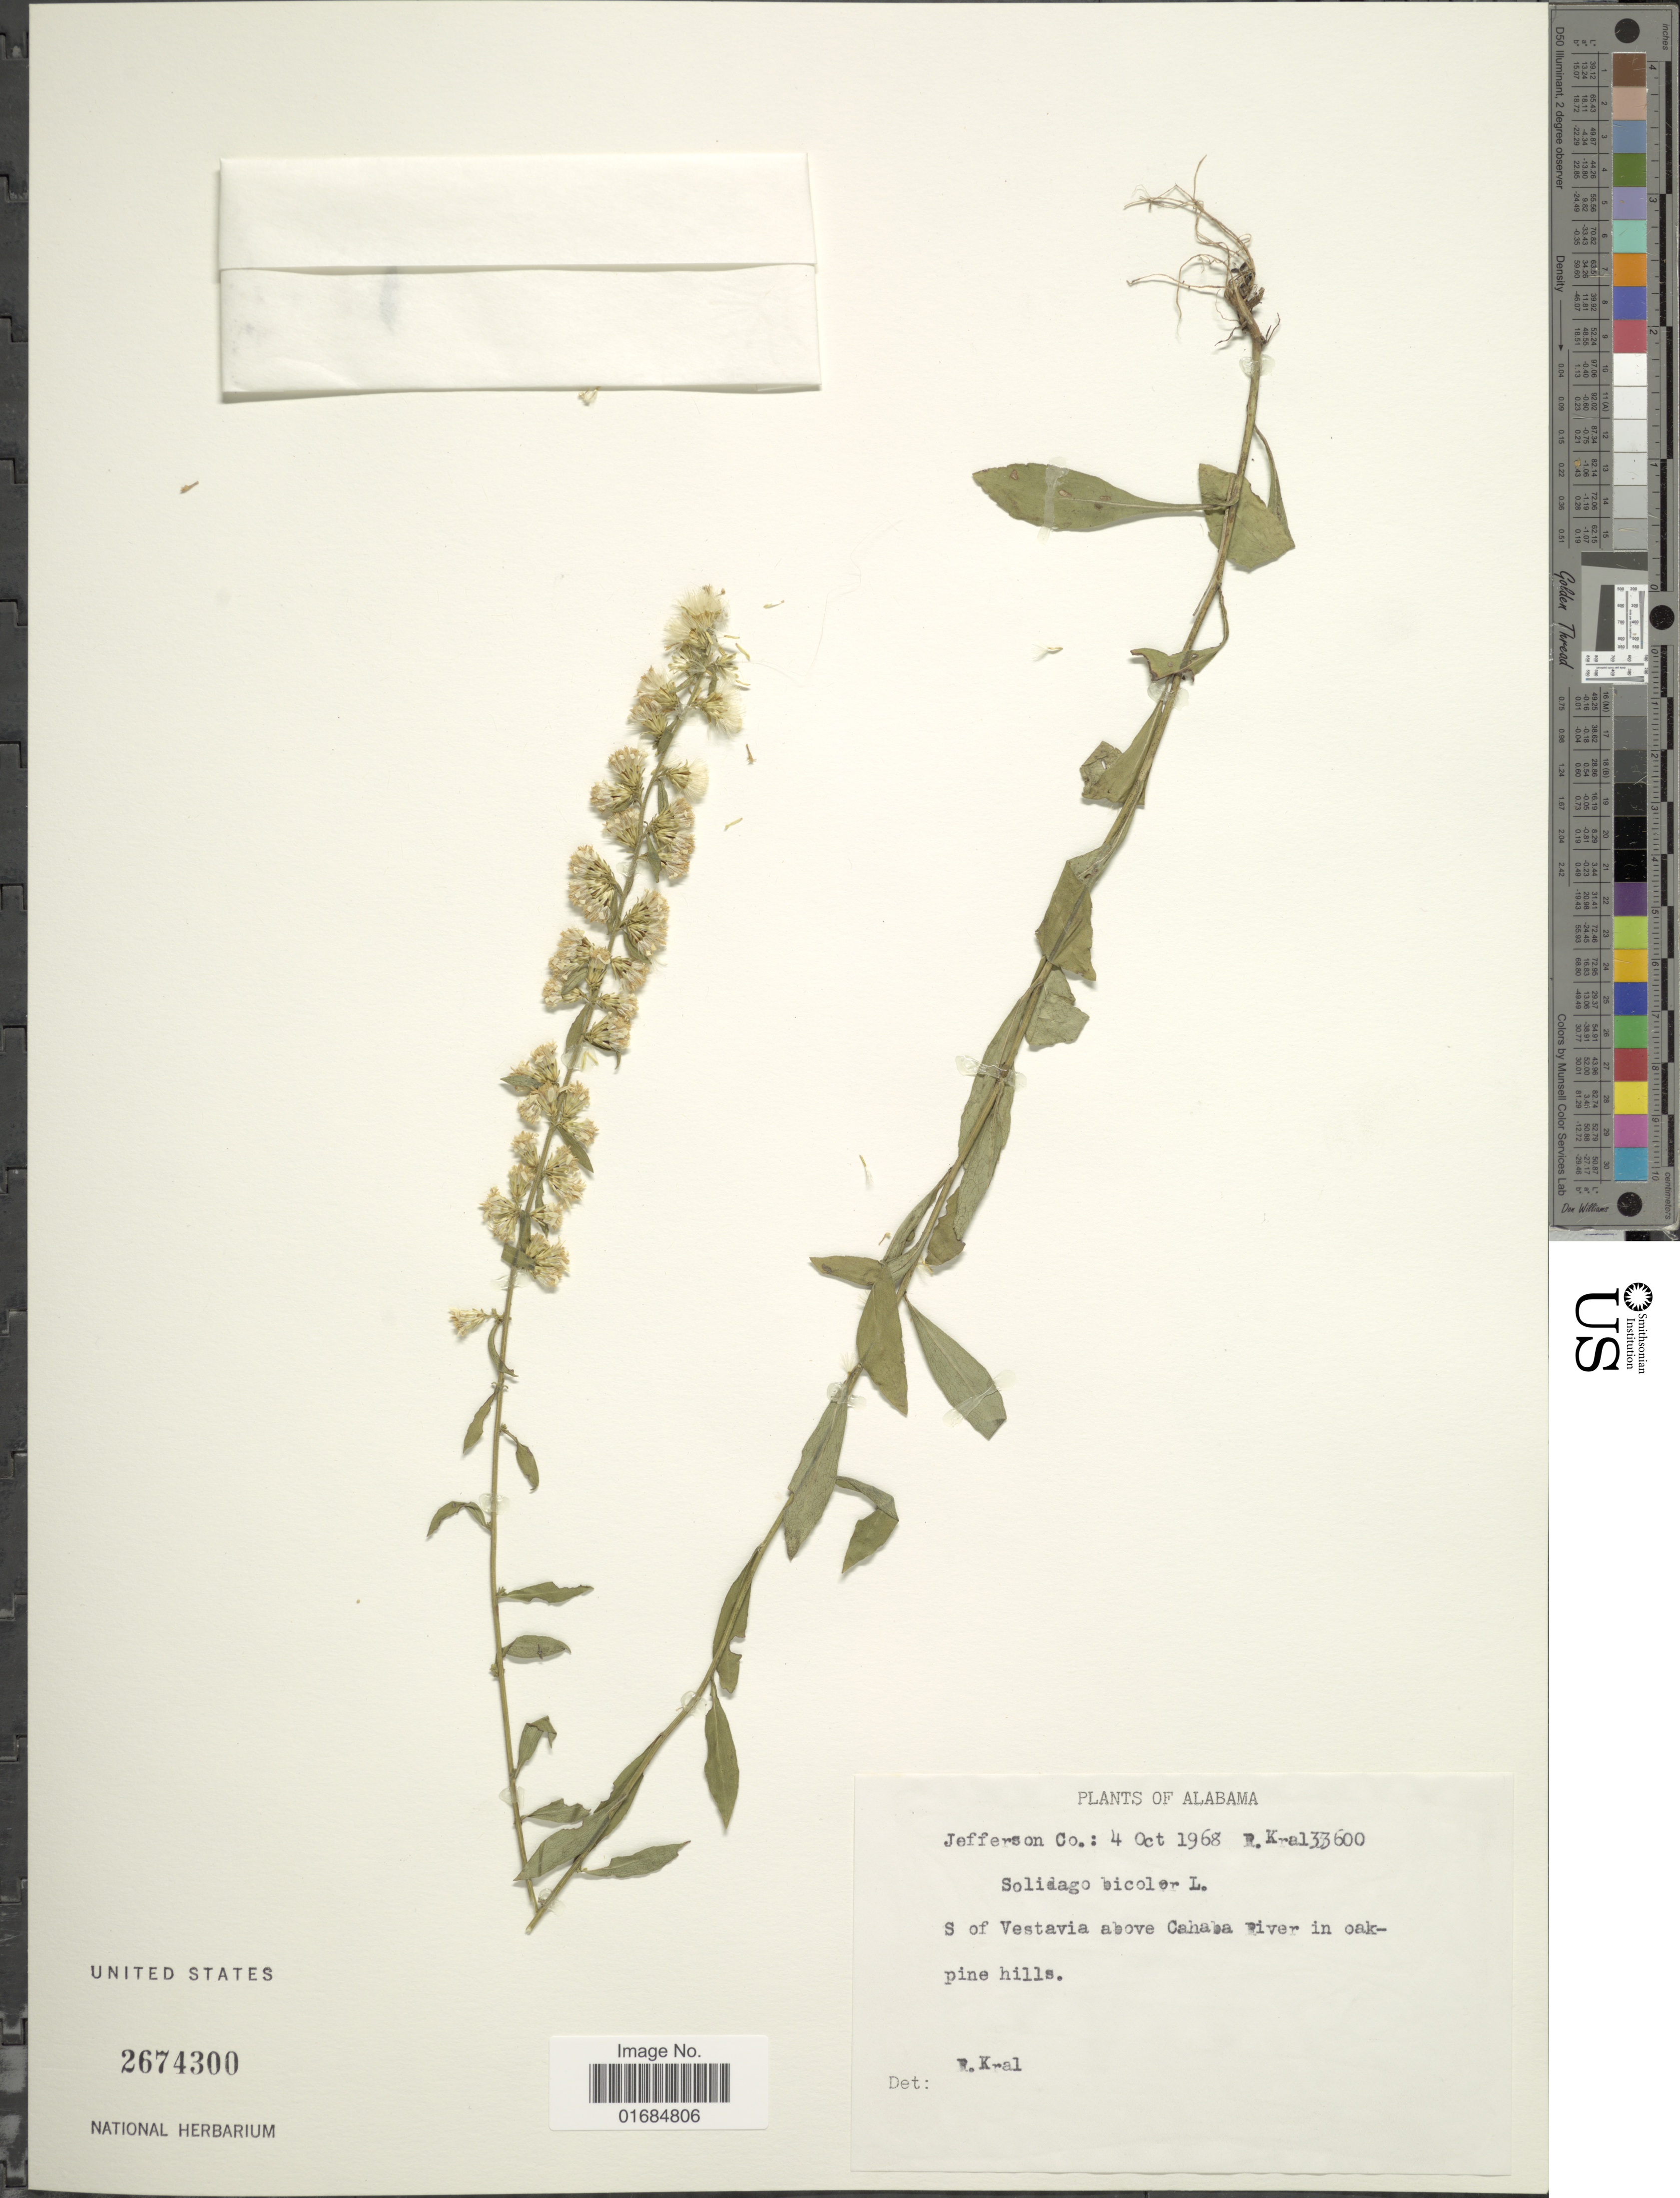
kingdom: Plantae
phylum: Tracheophyta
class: Magnoliopsida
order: Asterales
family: Asteraceae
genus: Solidago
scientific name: Solidago bicolor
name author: L.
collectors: R. Kral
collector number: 33600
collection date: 1968-10-04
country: United States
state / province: Alabama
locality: Jefferson Co. S of Vestavia above Cahaba River in oakpine hills.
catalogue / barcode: US 2674300